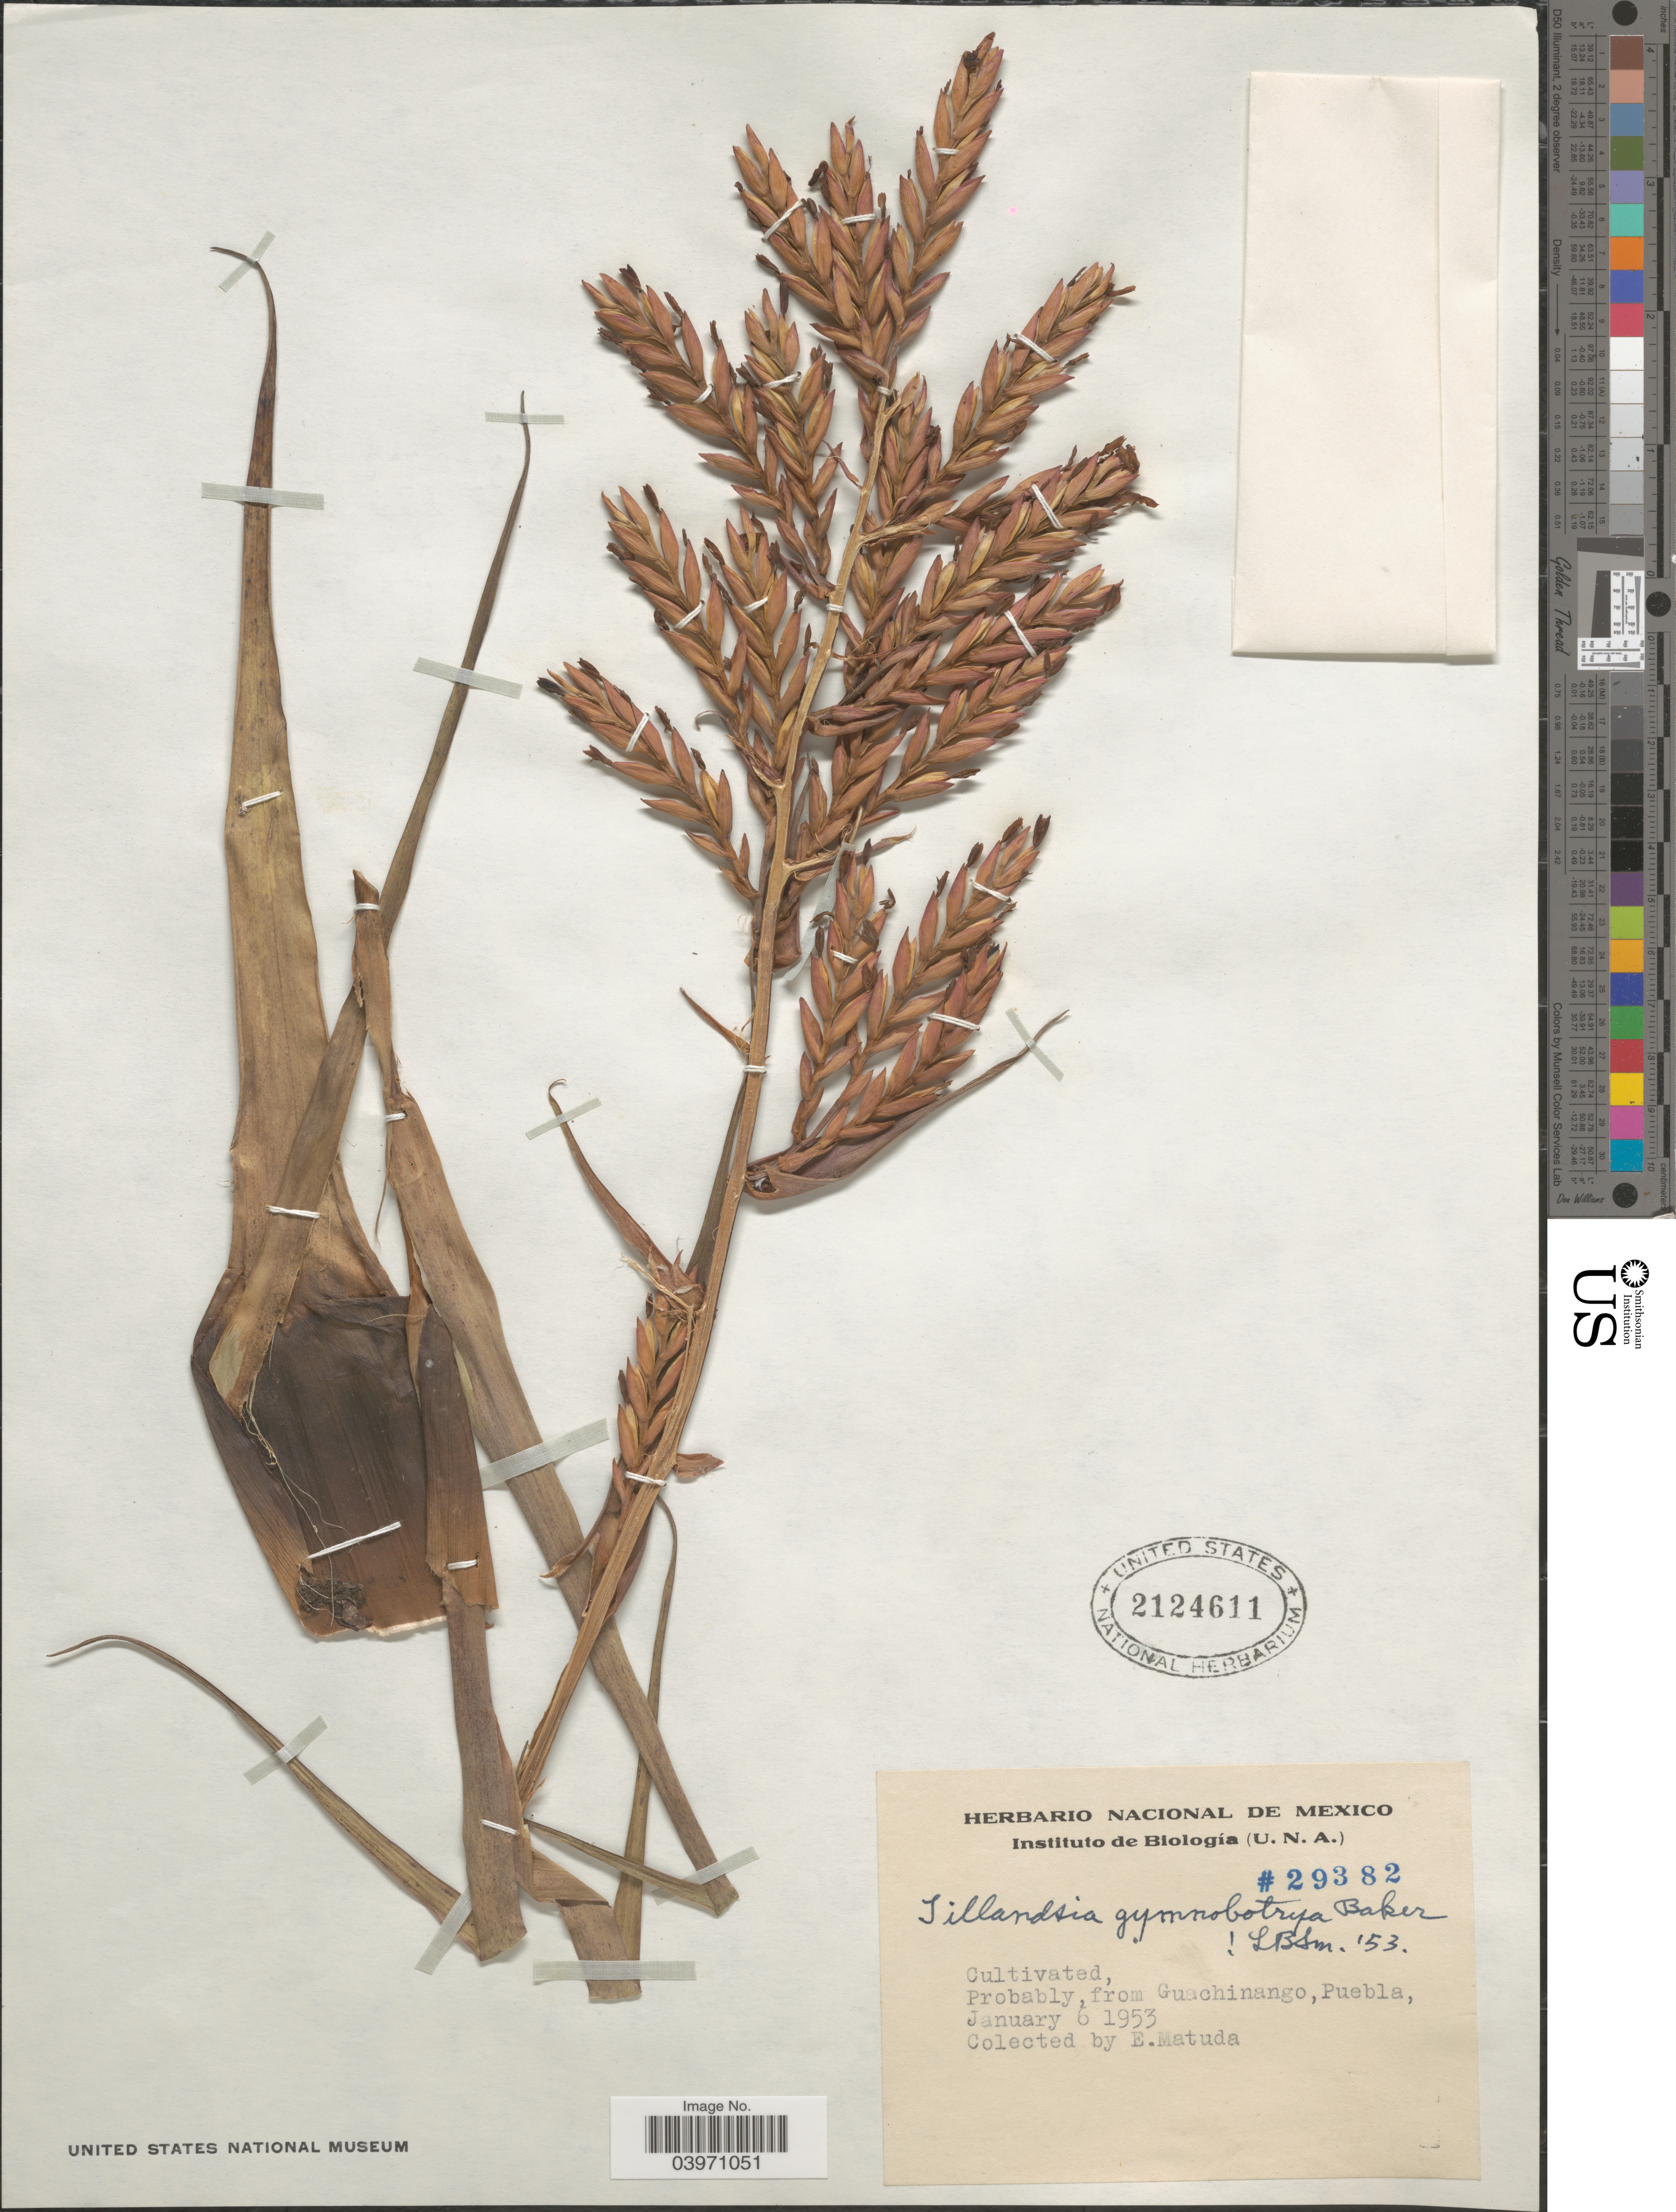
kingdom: Plantae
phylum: Tracheophyta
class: Liliopsida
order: Poales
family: Bromeliaceae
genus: Tillandsia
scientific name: Tillandsia gymnobotrya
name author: Baker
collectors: E. Matuda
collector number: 29382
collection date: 1953-01-06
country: Mexico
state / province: Puebla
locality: Guachinango.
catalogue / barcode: US 2124611